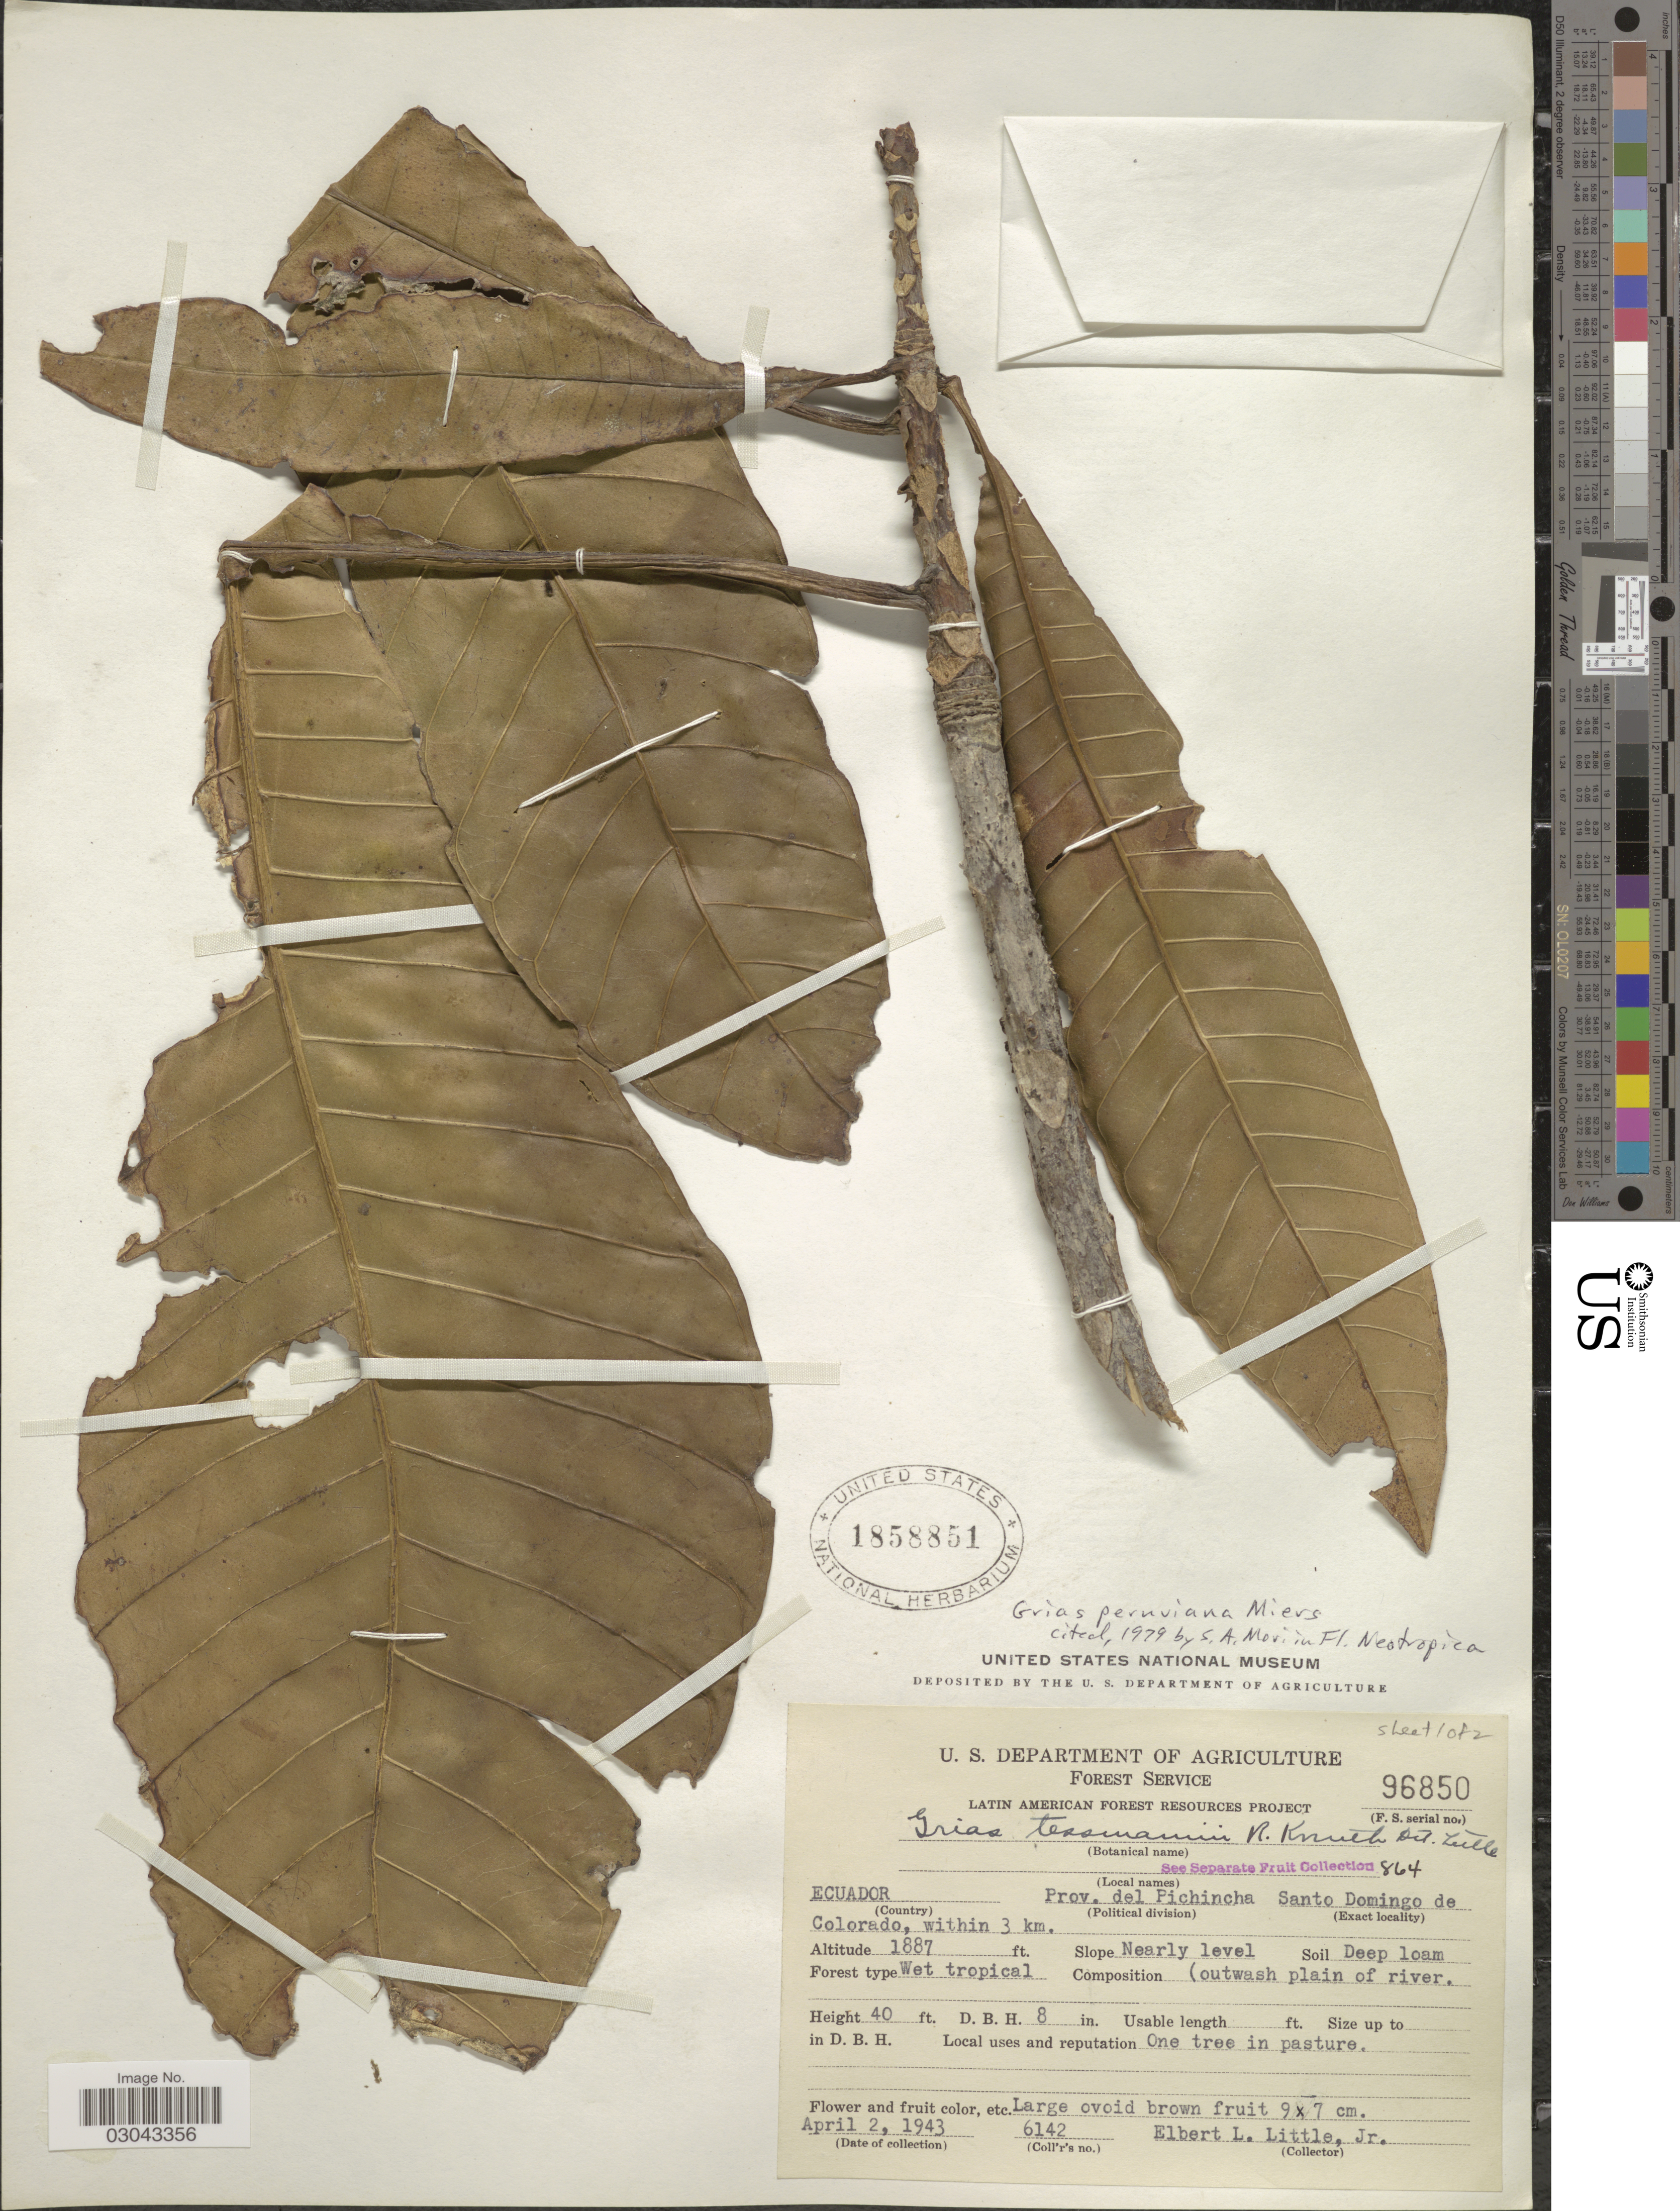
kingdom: Plantae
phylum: Tracheophyta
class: Magnoliopsida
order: Ericales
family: Lecythidaceae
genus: Grias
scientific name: Grias peruviana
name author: Miers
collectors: E. L. Little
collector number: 6142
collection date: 1943-04-02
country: Ecuador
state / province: Pichincha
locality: Santo Domingo de Colorado, within 3 km.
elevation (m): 575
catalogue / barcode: US 1858851